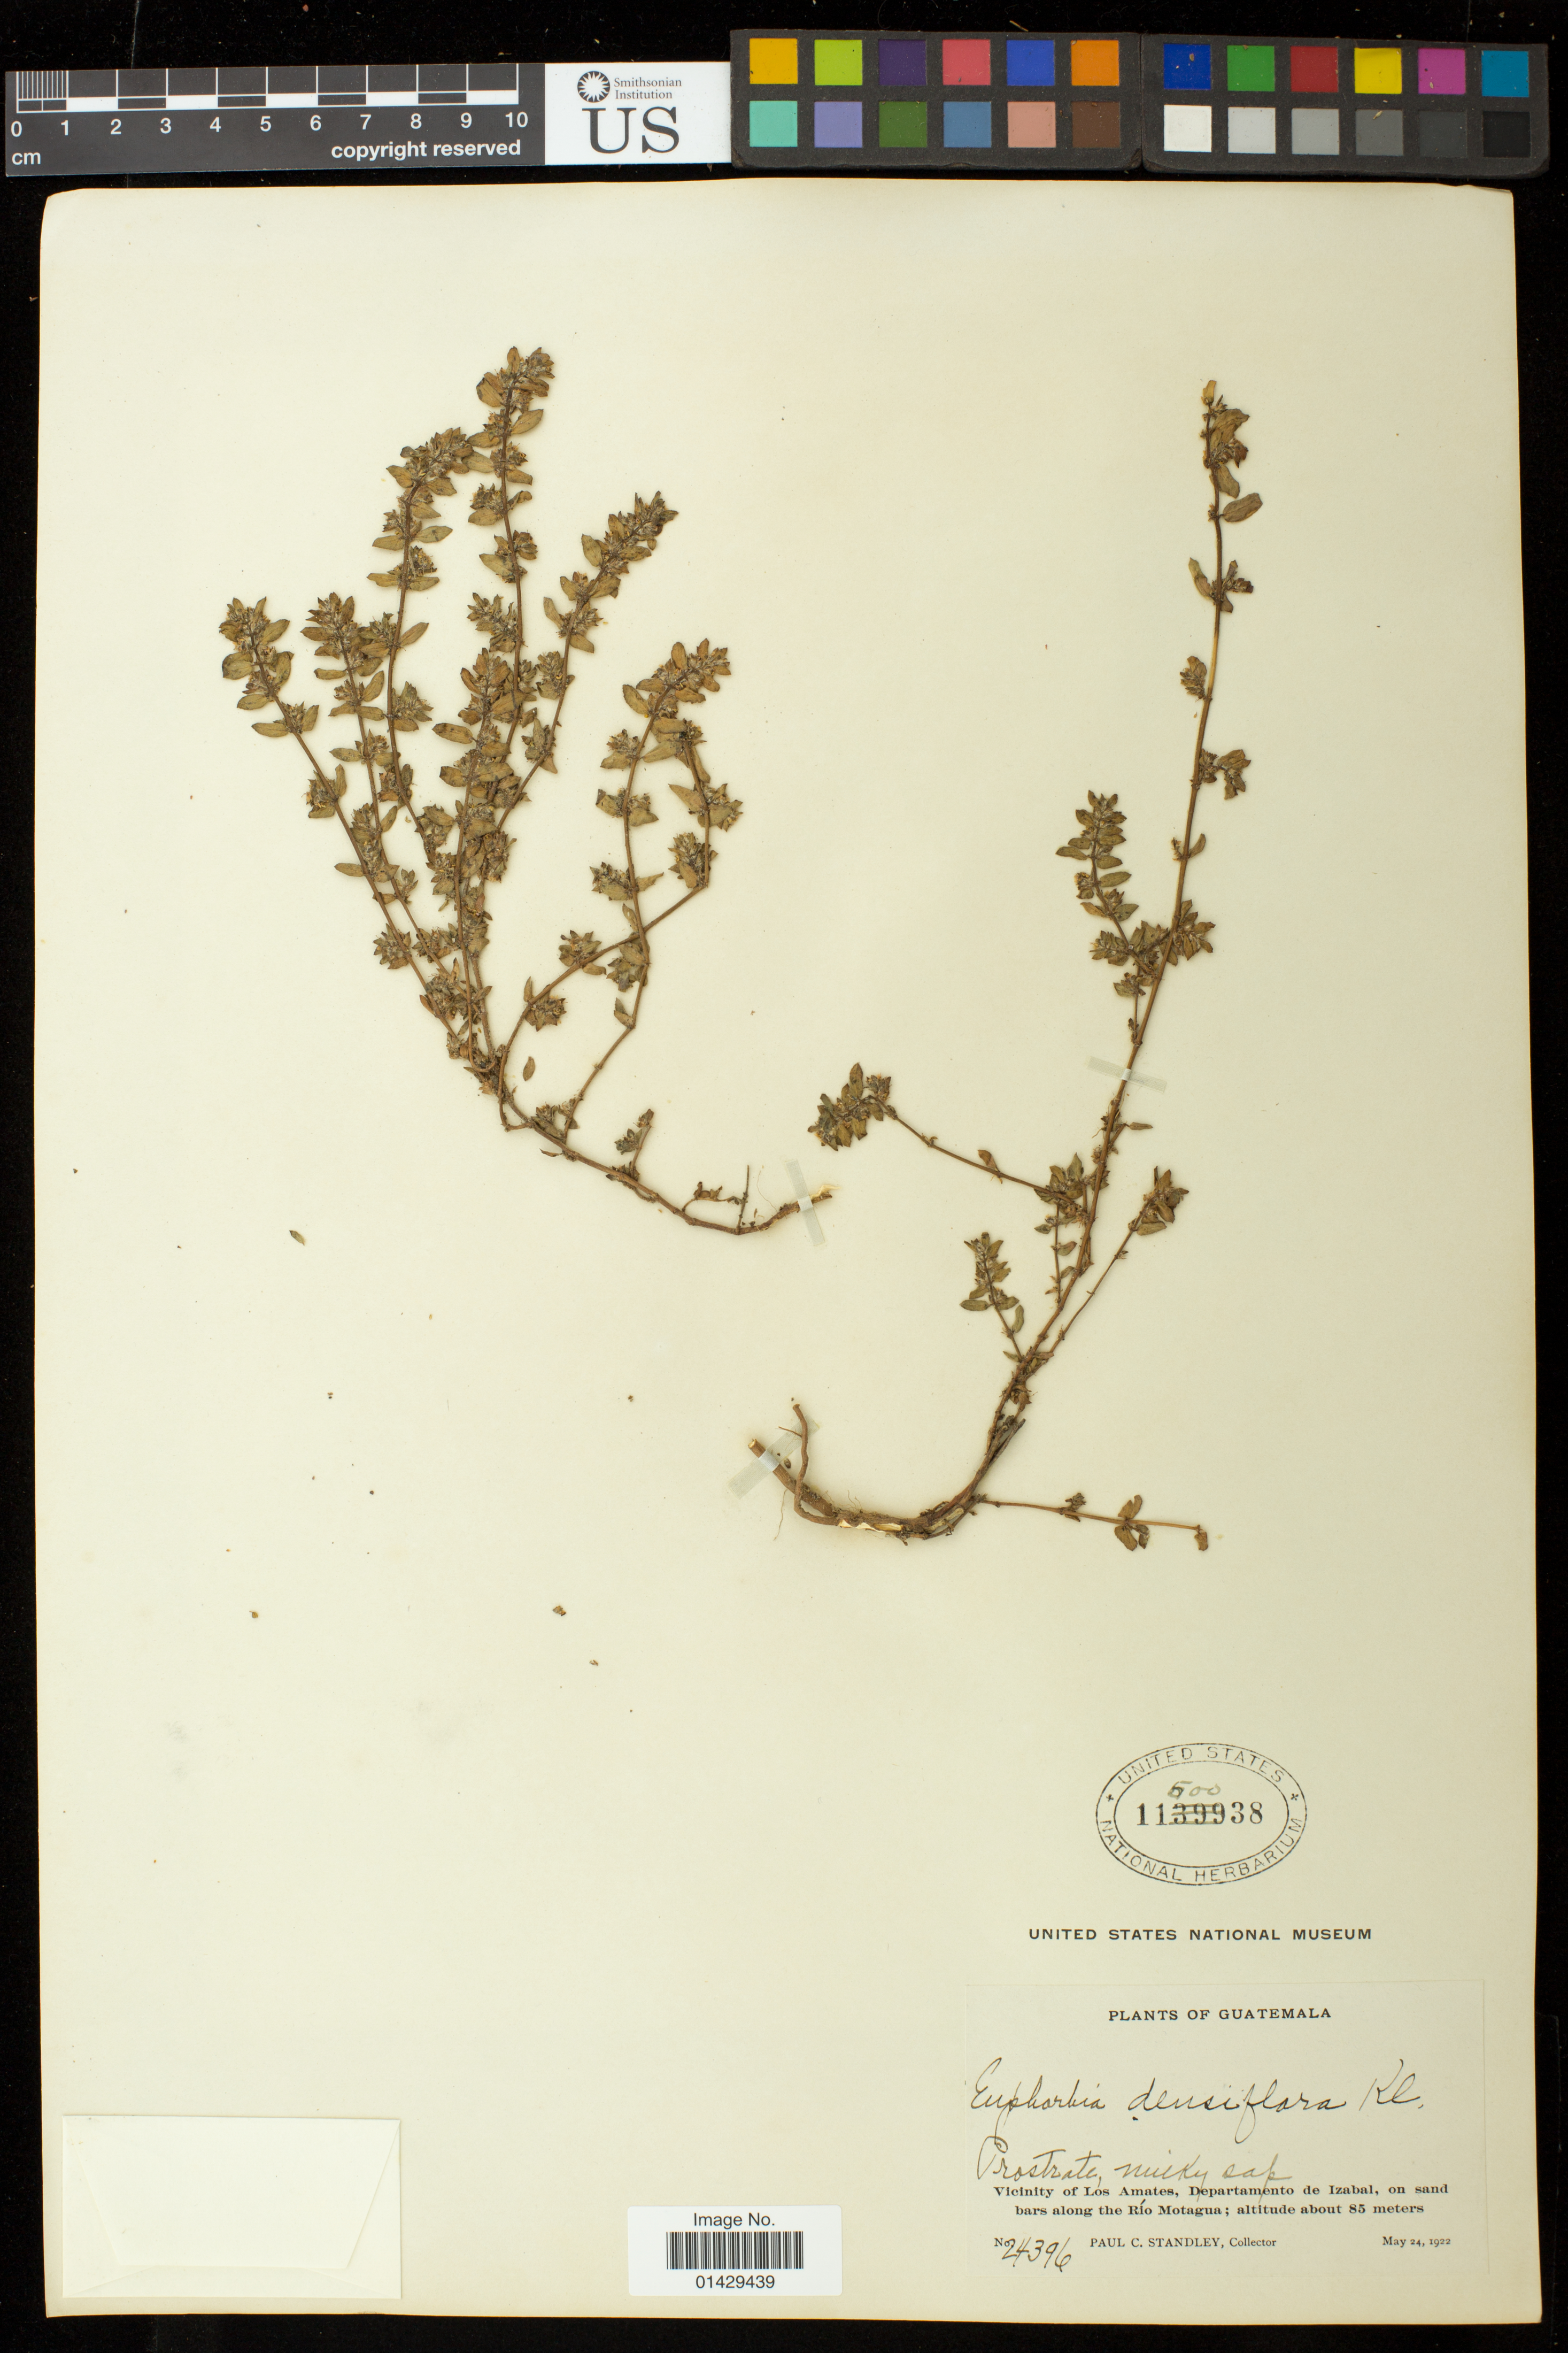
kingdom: Plantae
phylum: Tracheophyta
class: Magnoliopsida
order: Malpighiales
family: Euphorbiaceae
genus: Euphorbia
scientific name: Euphorbia densiflora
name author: (Klotzsch & Garcke) Klotzsch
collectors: P. C. Standley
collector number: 24396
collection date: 1922-05-24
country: Guatemala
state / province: Izabal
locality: Vicinity of Los Amates, on sand bars along Rio Motagua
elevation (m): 85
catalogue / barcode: US 1150038